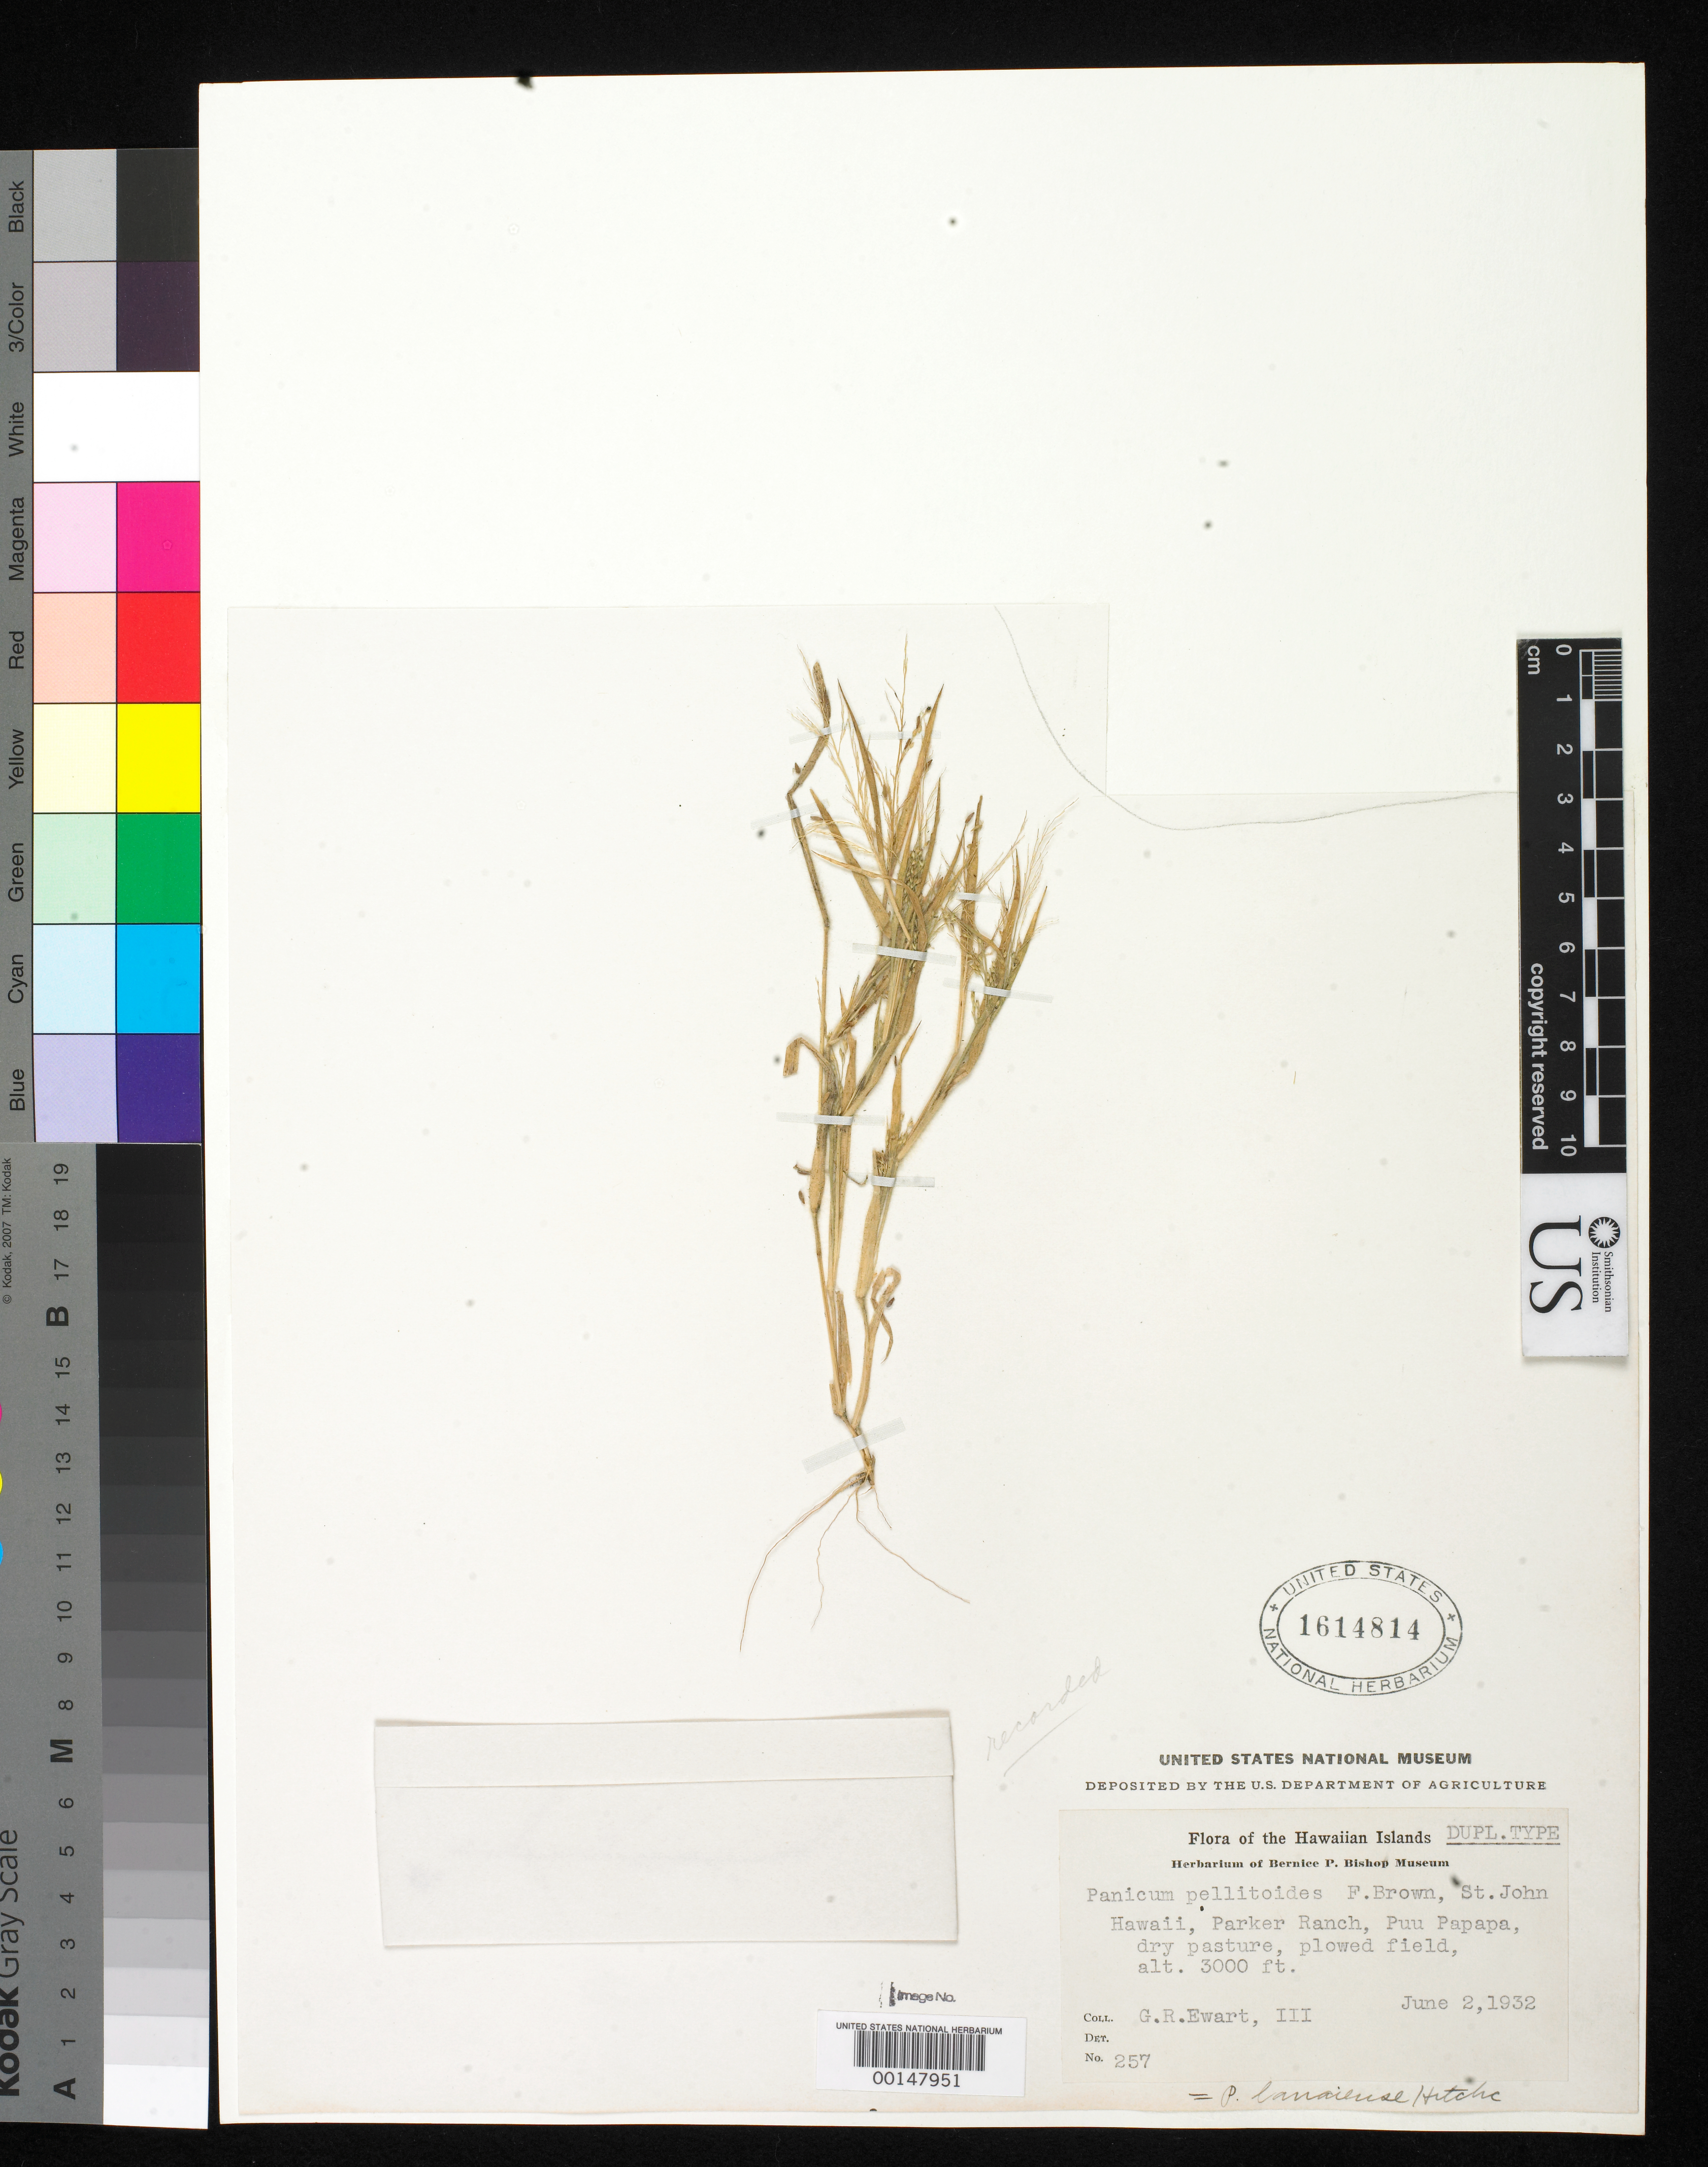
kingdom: Plantae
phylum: Tracheophyta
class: Liliopsida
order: Poales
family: Poaceae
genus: Panicum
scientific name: Panicum pellitoides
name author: F. Br. & H. St. John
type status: Isotype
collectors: G. Ewart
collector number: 257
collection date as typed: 02 Jun 1932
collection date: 1932-06-02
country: United States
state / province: Hawaii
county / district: Hawaii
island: Hawaii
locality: South Kohala, Parker Ranch, Puu Papapa; alt. 3000 Ft.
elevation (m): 914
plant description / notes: Collection date (mis?) cited as 16 June in protologue; 2 June according to specimen label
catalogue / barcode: US 1614814